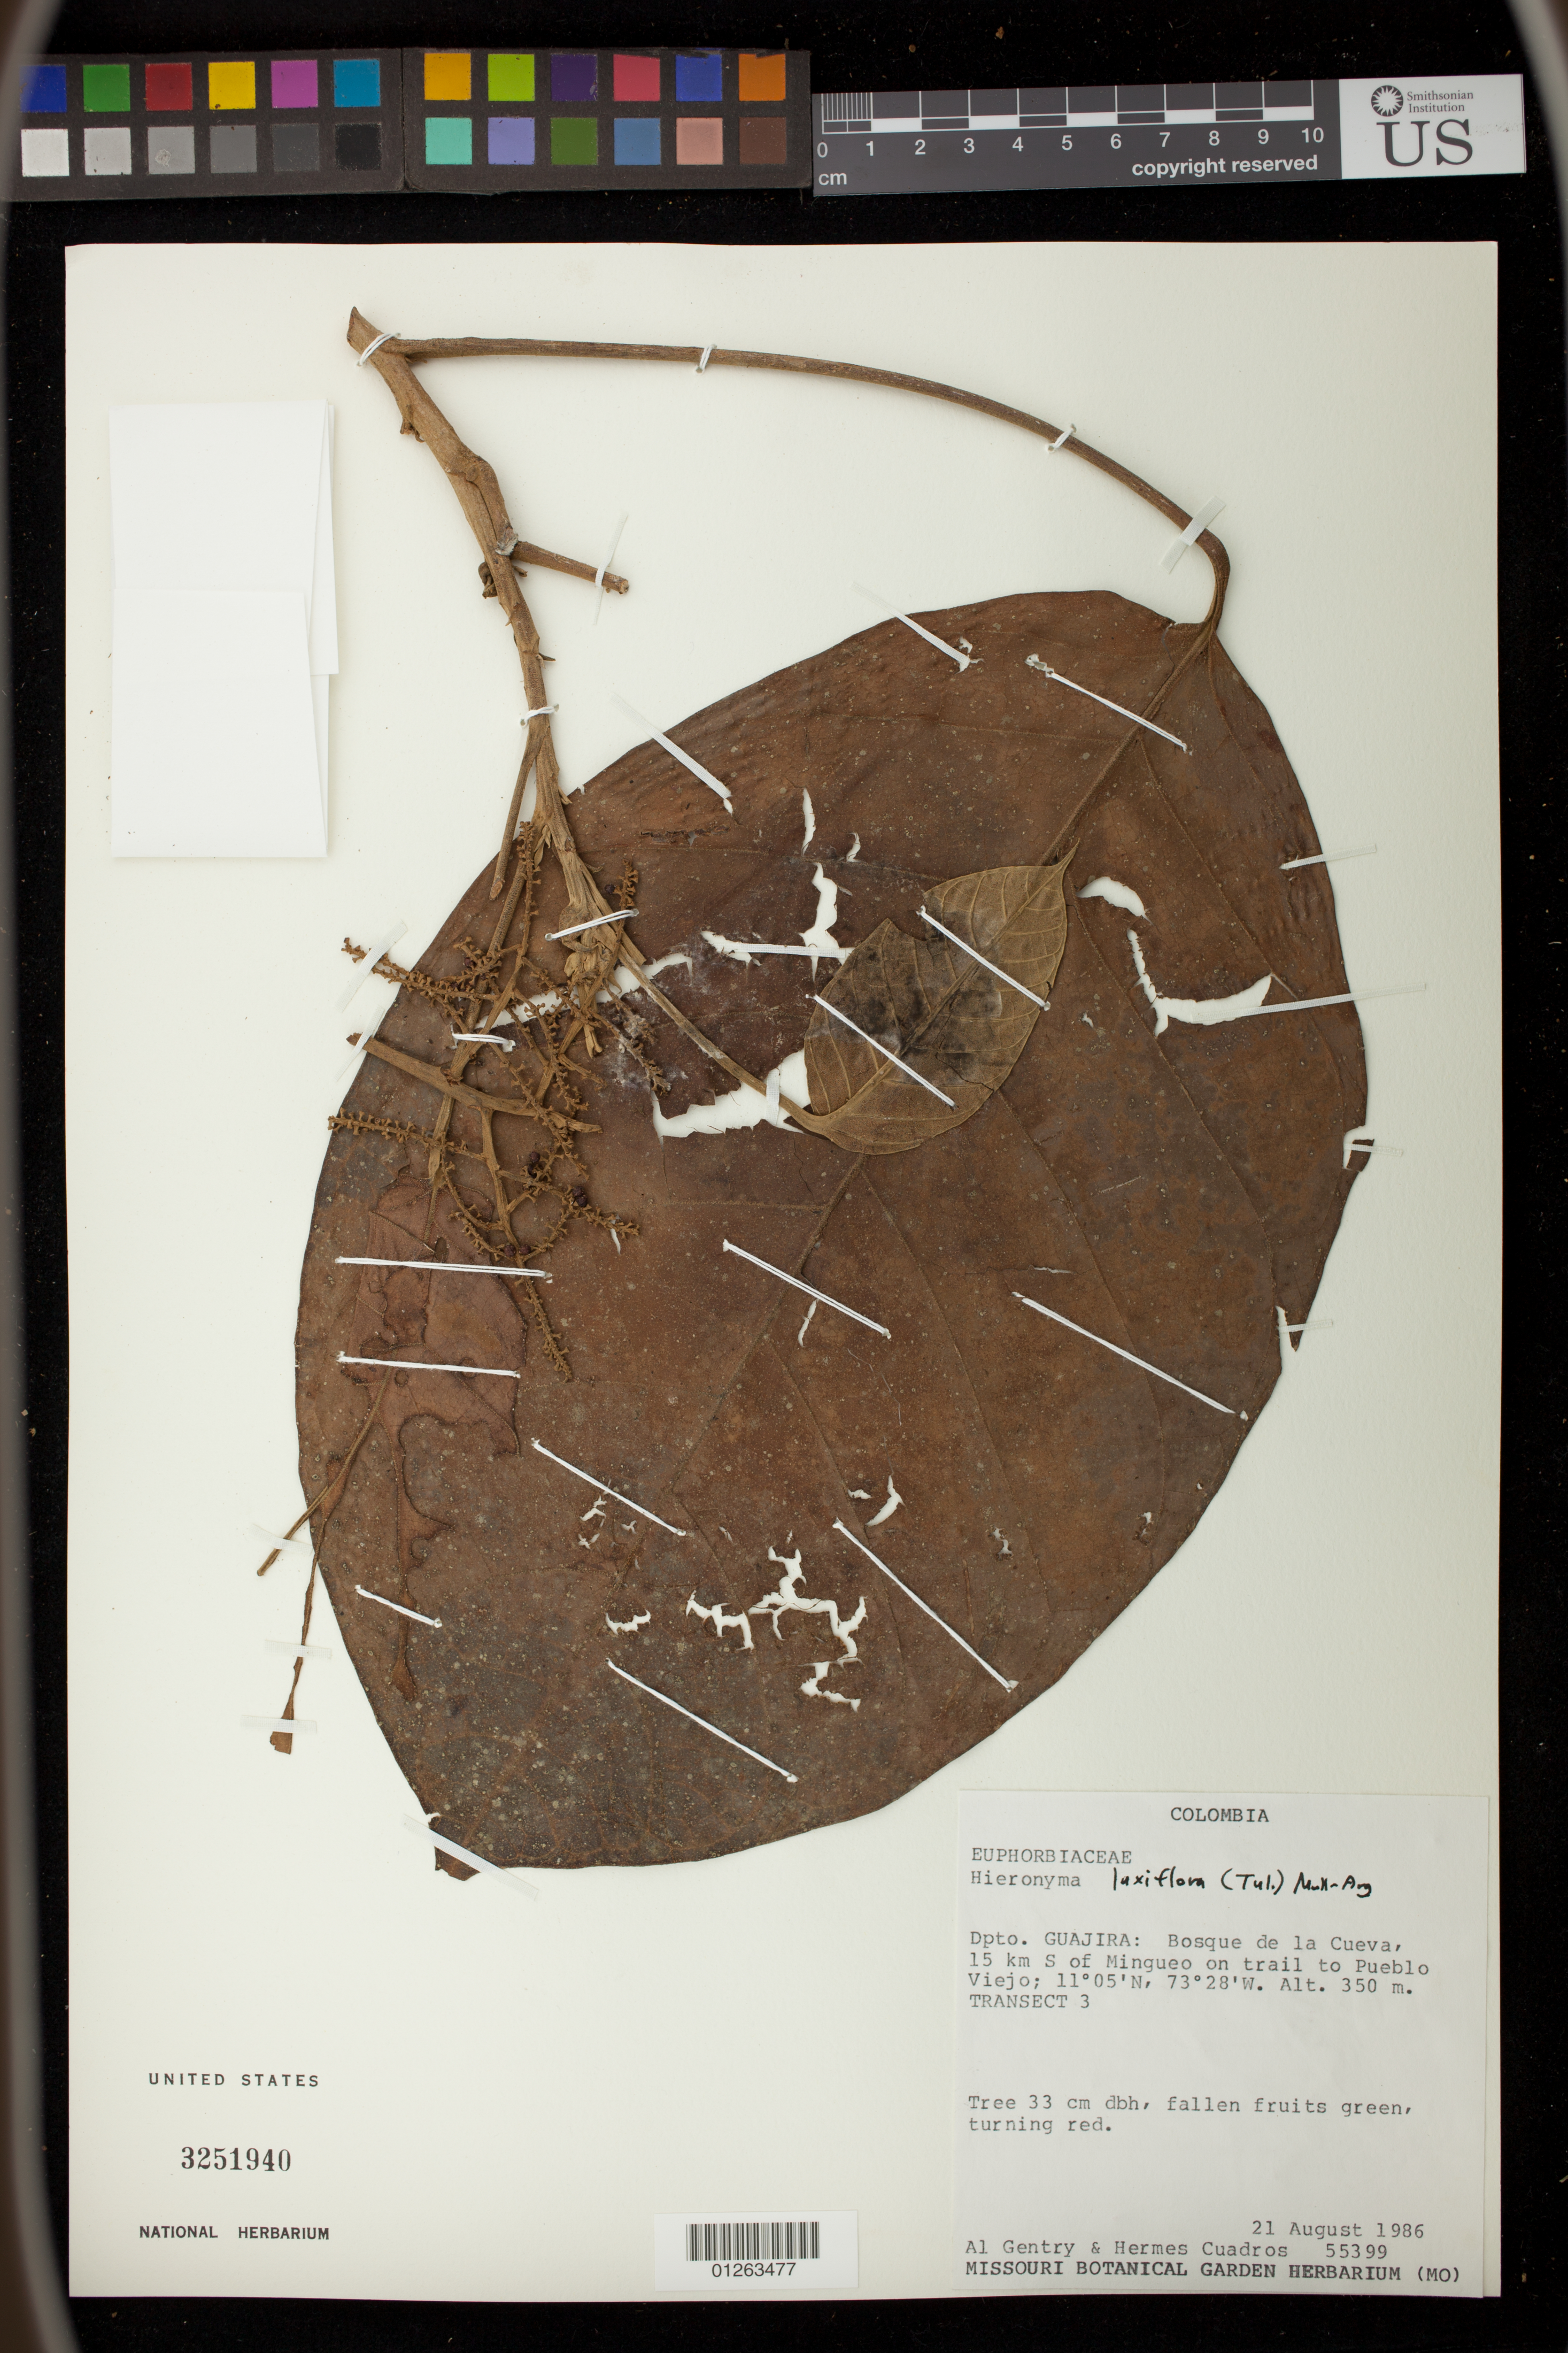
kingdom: Plantae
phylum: Tracheophyta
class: Magnoliopsida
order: Malpighiales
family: Phyllanthaceae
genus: Hieronyma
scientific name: Hieronyma laxiflora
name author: (Tul.) Müll. Arg.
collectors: A. Gentry & H. Cuadros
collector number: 55399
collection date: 1986-08-21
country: Colombia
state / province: La Guajira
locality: Bosque de la Cueva, 15 km S of Mingueo on trail to Pueblo Viejo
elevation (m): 350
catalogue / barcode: US 3251940